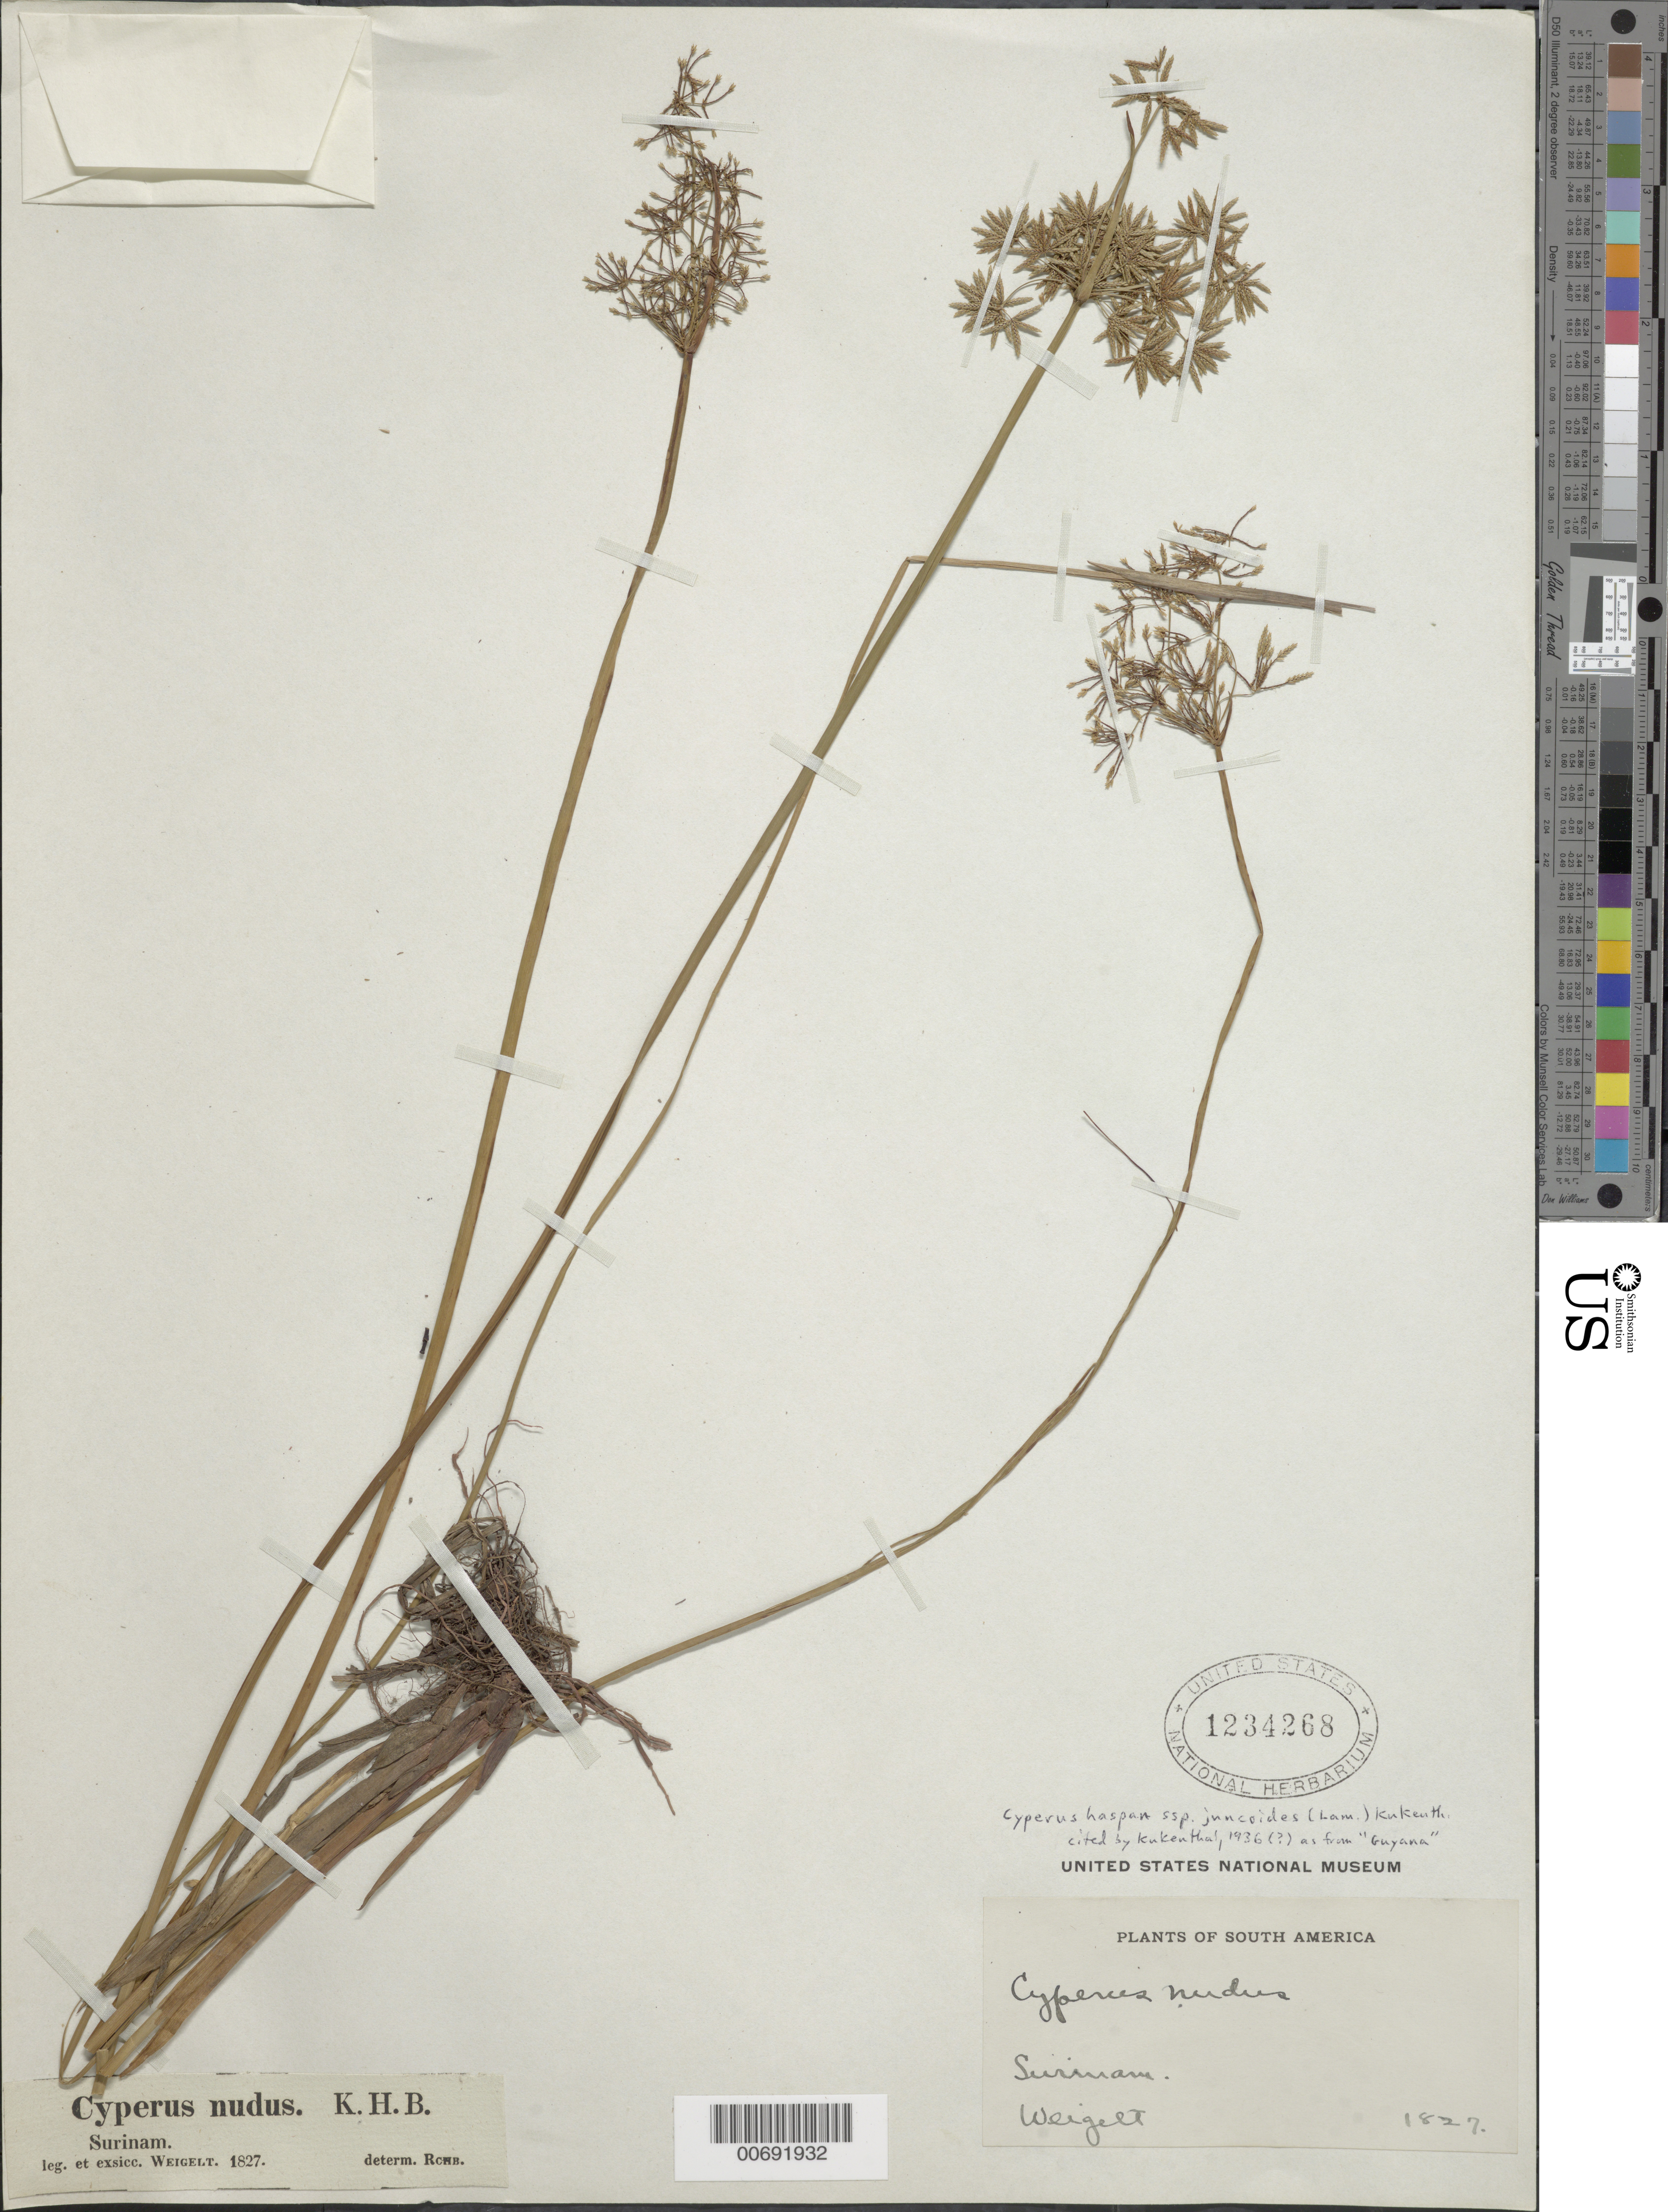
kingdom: Plantae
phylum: Tracheophyta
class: Liliopsida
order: Poales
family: Cyperaceae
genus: Cyperus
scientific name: Cyperus haspan subsp. juncoides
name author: (Lam.) Kük.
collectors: C. Weigelt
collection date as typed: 1827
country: Suriname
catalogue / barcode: US 1234268